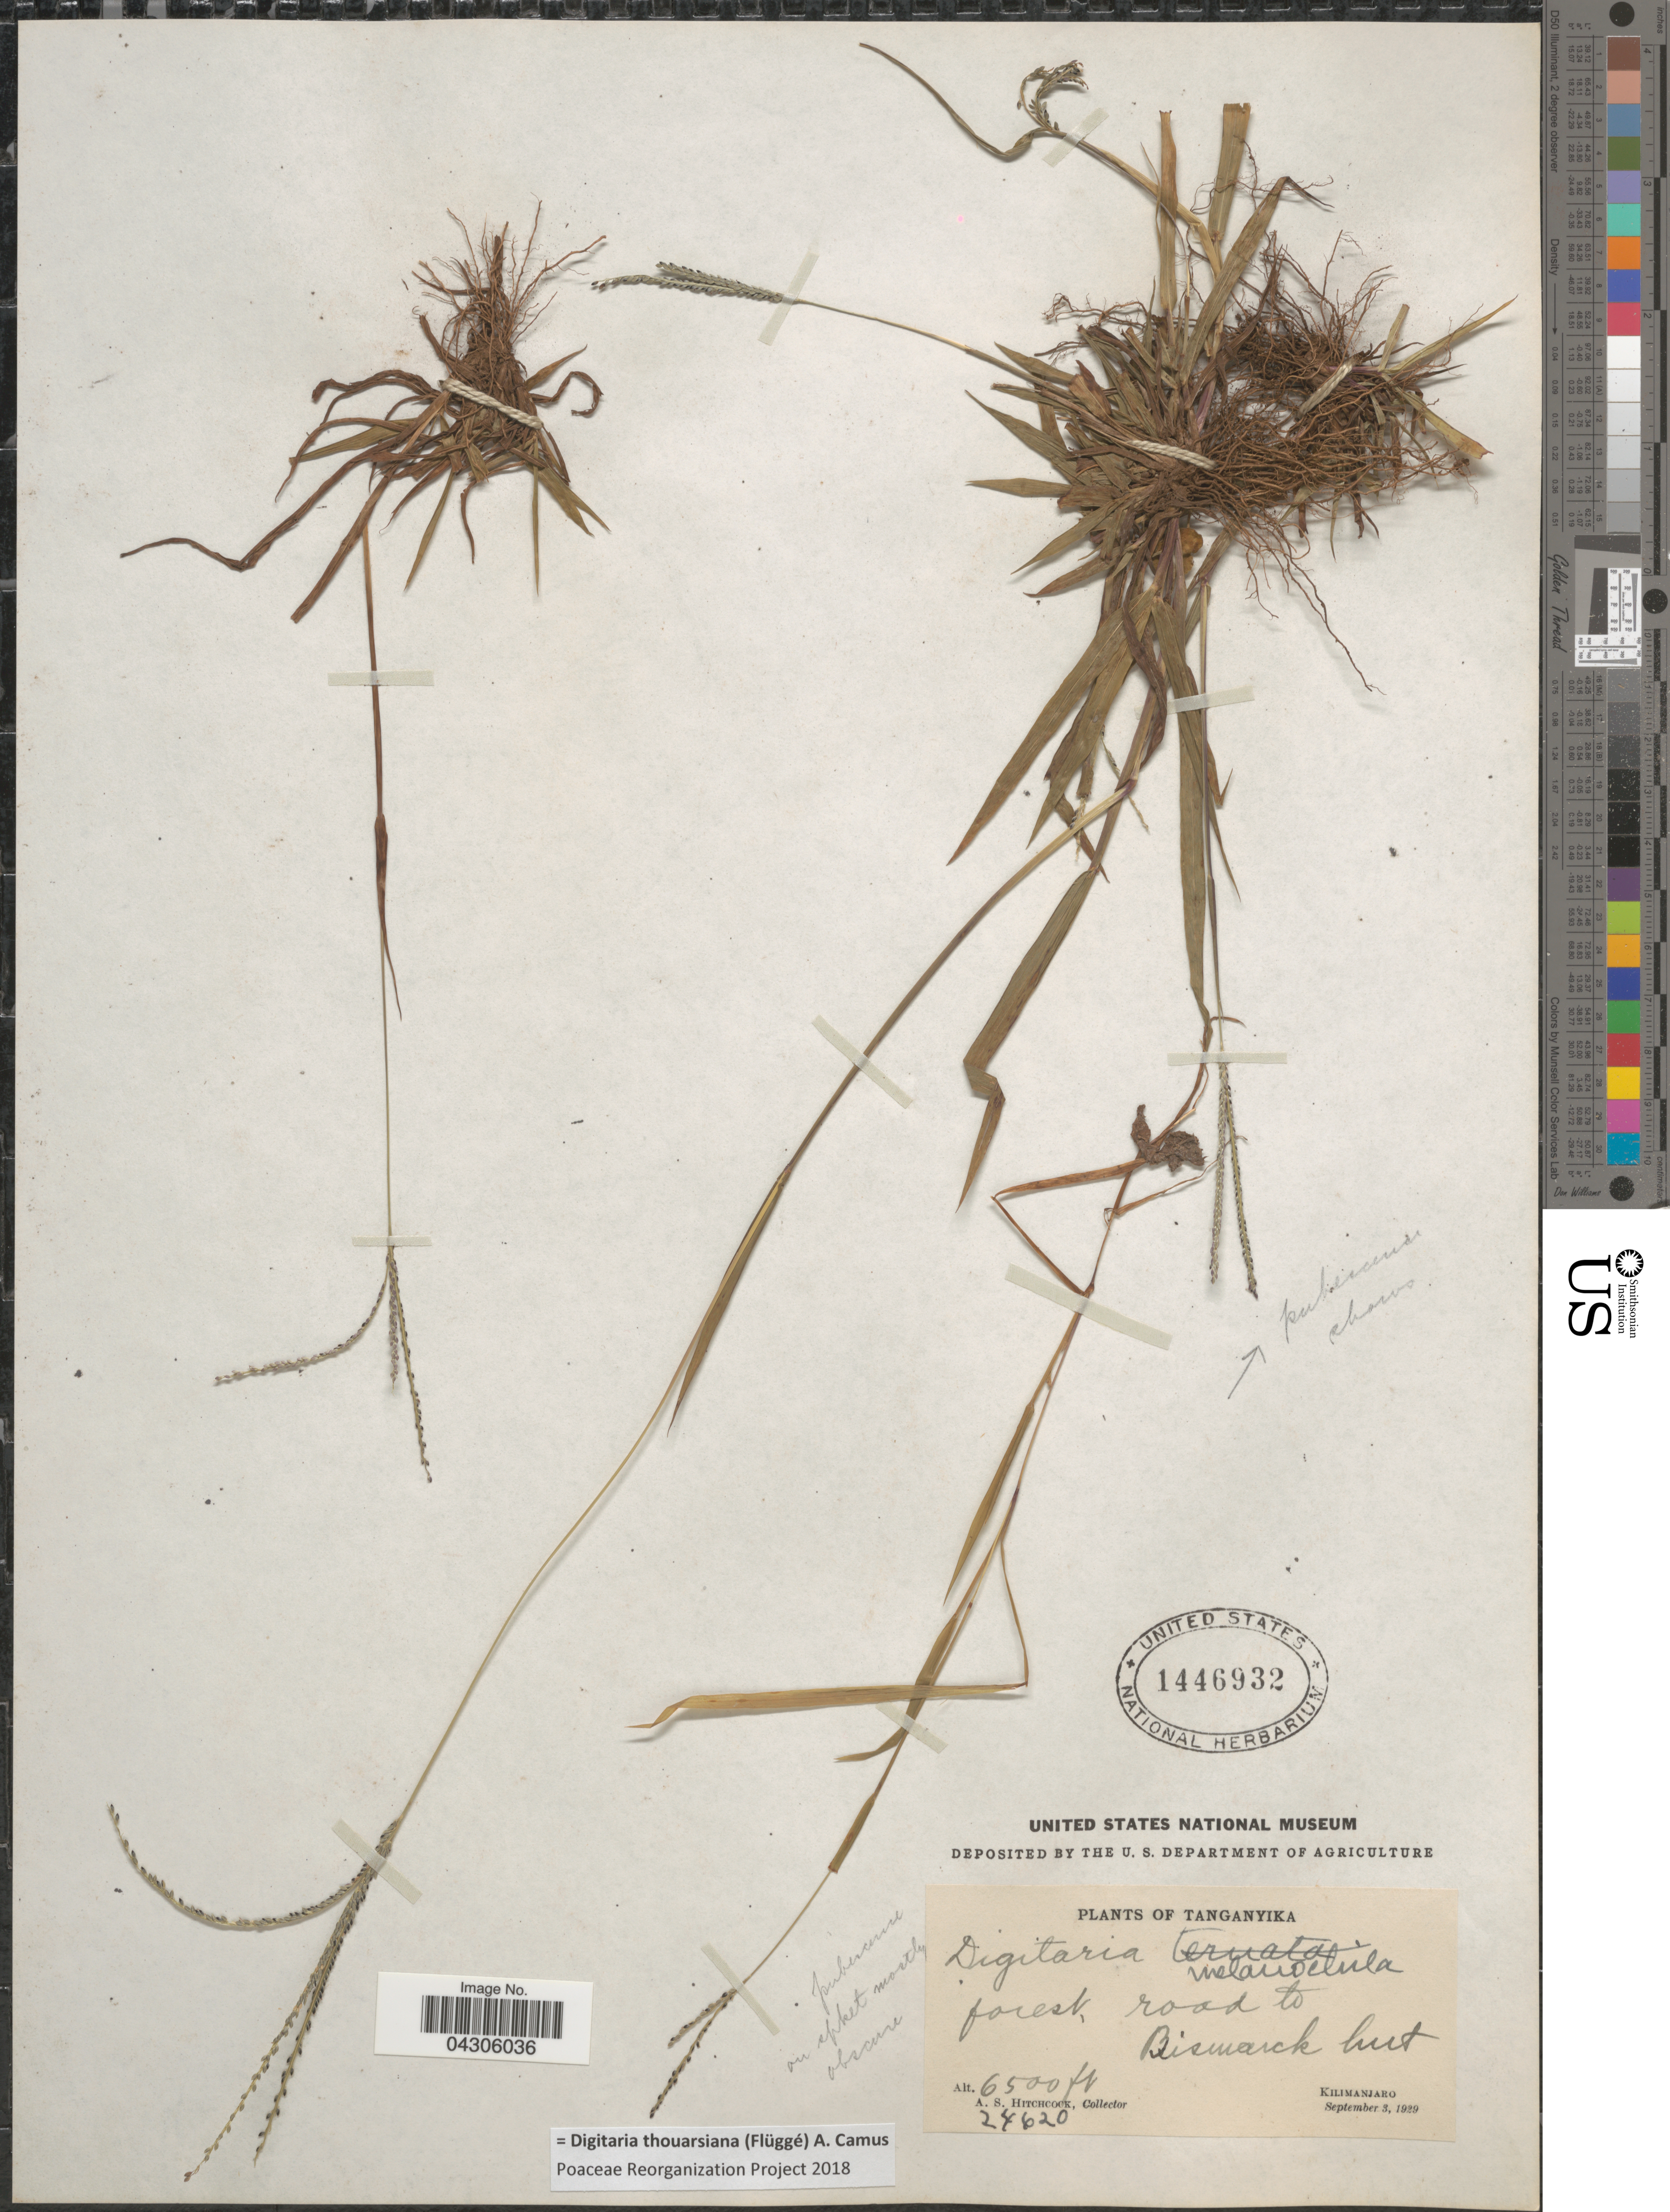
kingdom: Plantae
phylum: Tracheophyta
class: Liliopsida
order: Poales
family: Poaceae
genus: Digitaria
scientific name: Digitaria thouarsiana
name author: (Flüggé) A. Camus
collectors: A. S. Hitchcock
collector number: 24620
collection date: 1929-09-03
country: Tanzania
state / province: Kilimanjaro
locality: Tanganyika. Forest, road to Bismarck hut. Kilimanjaro.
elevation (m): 1981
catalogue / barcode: US 1446932